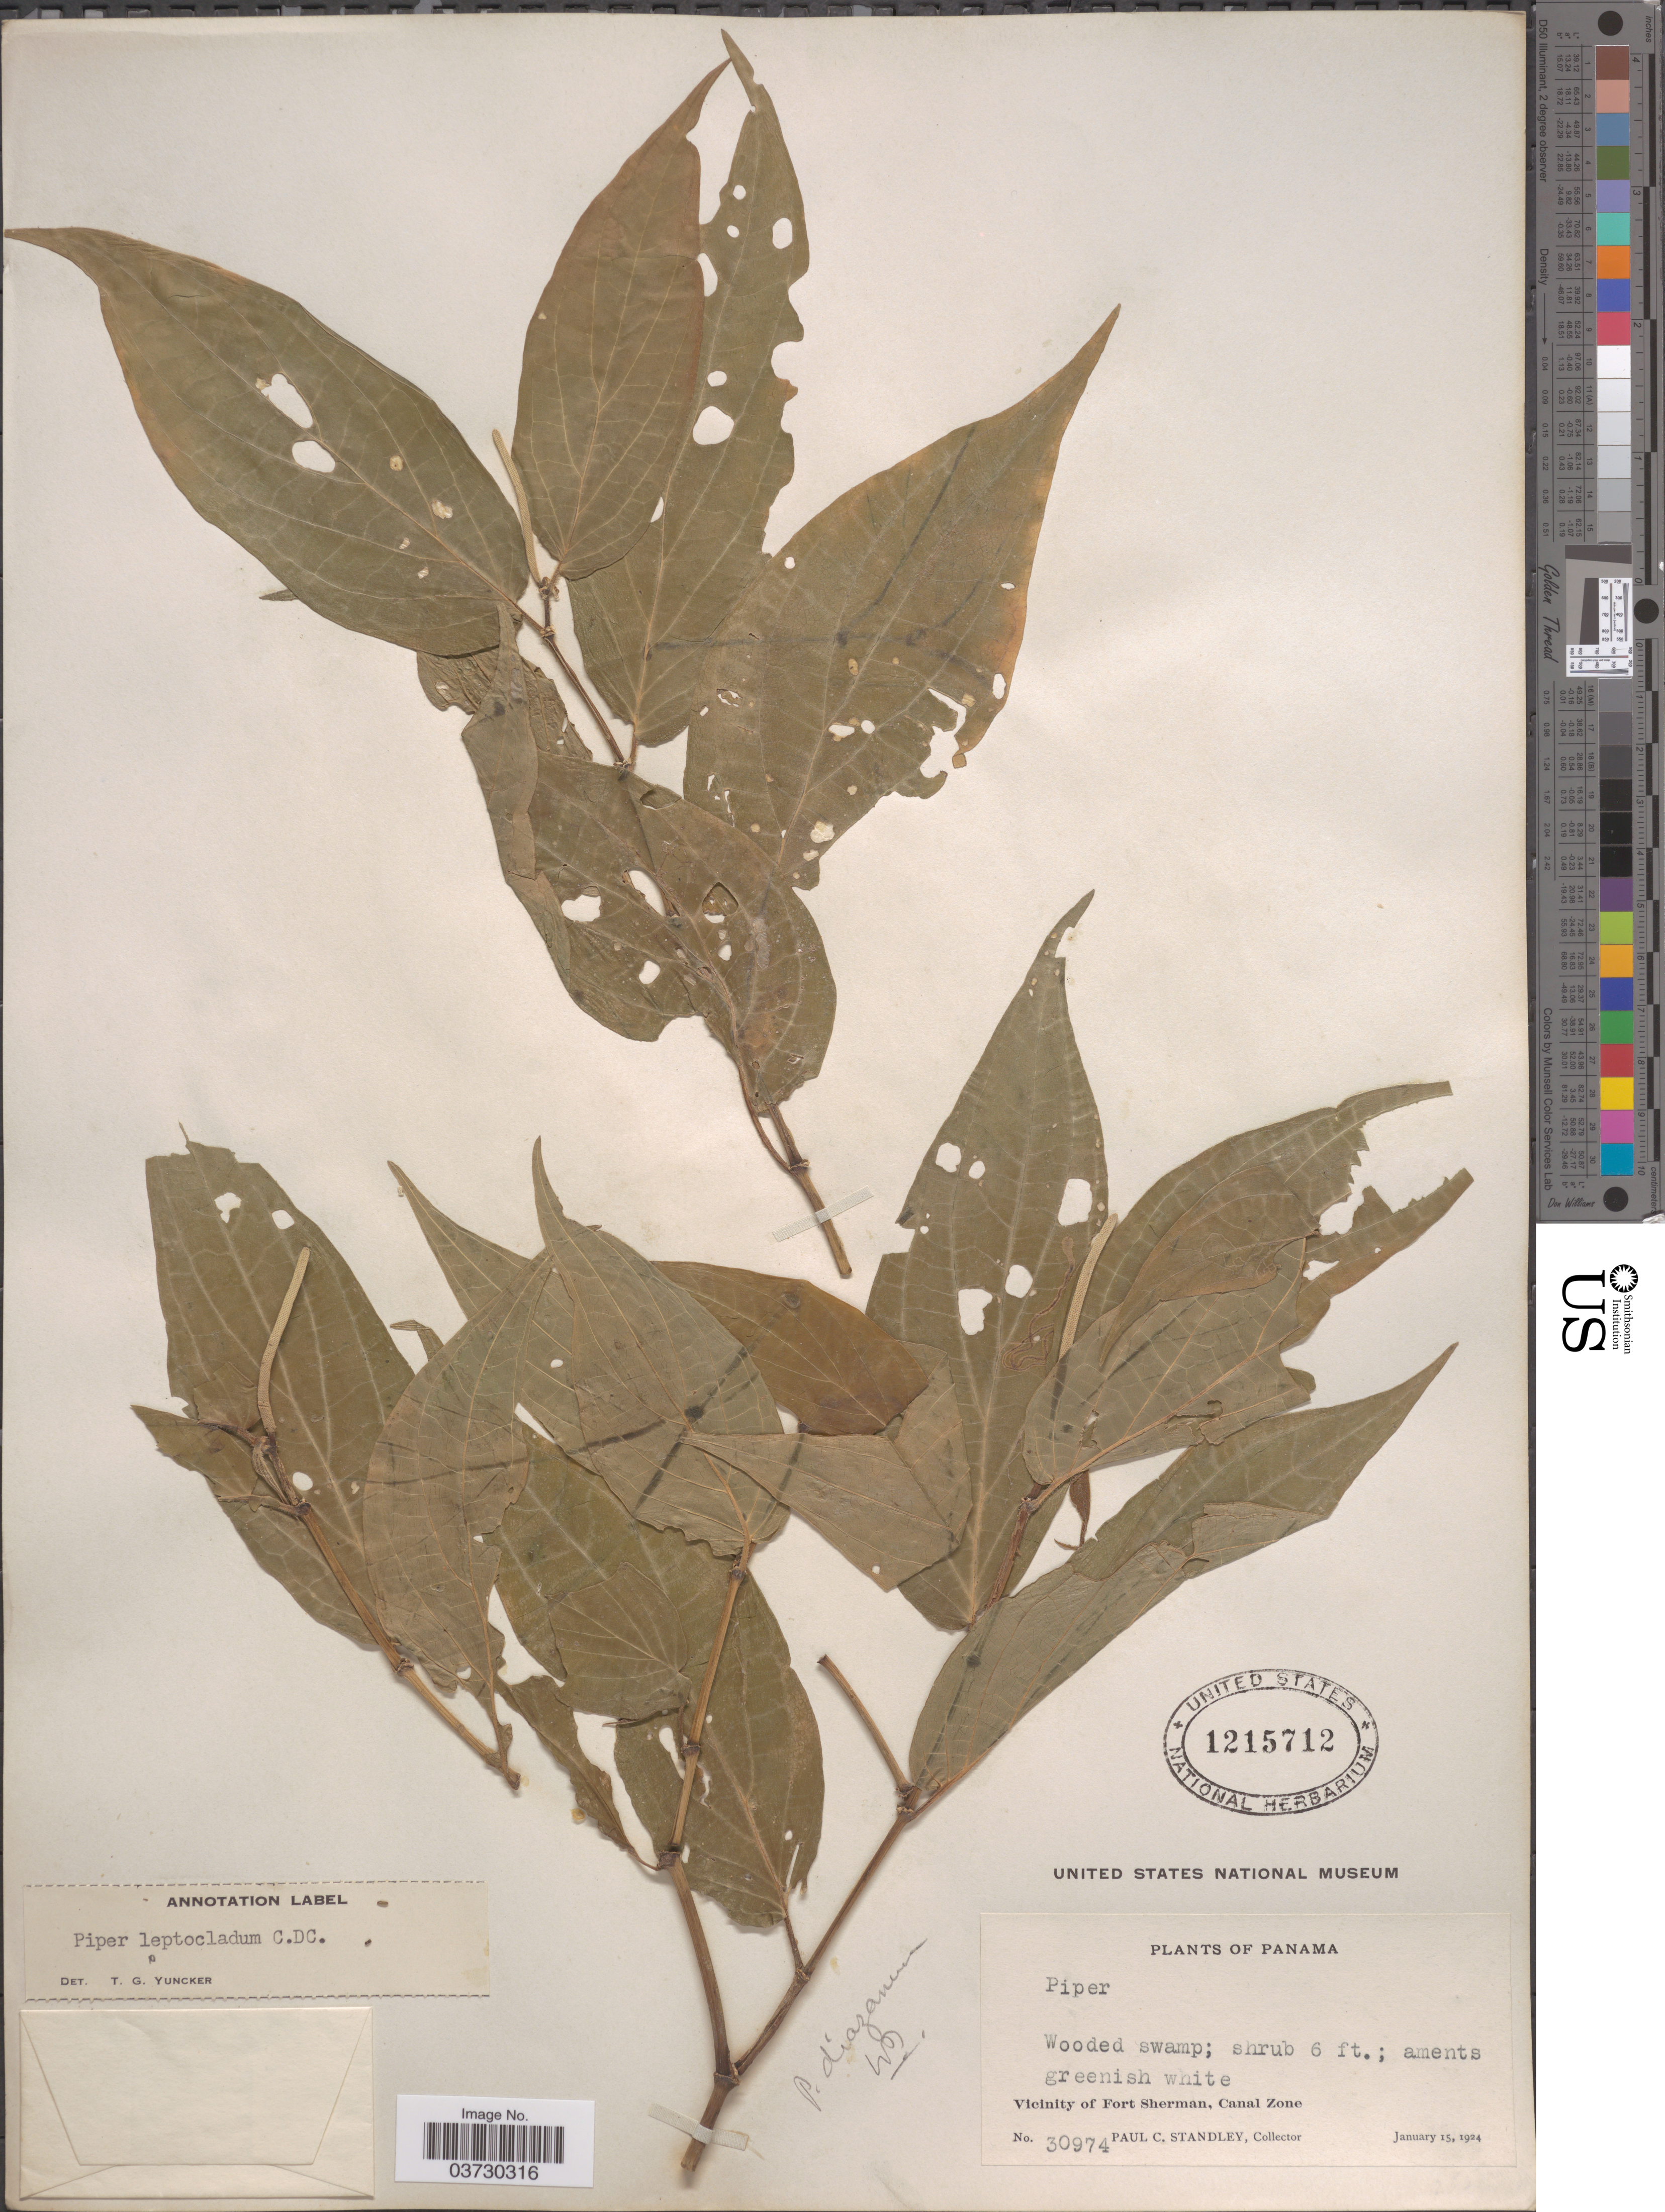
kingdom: Plantae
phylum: Tracheophyta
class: Magnoliopsida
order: Piperales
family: Piperaceae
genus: Piper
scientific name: Piper leptocladum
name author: C. DC.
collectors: P. C. Standley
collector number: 30974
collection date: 1924-01-15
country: Panama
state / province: Colón / Panamá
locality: Vicinity of Fort Sherman, Canal Zone.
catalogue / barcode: US 1215712